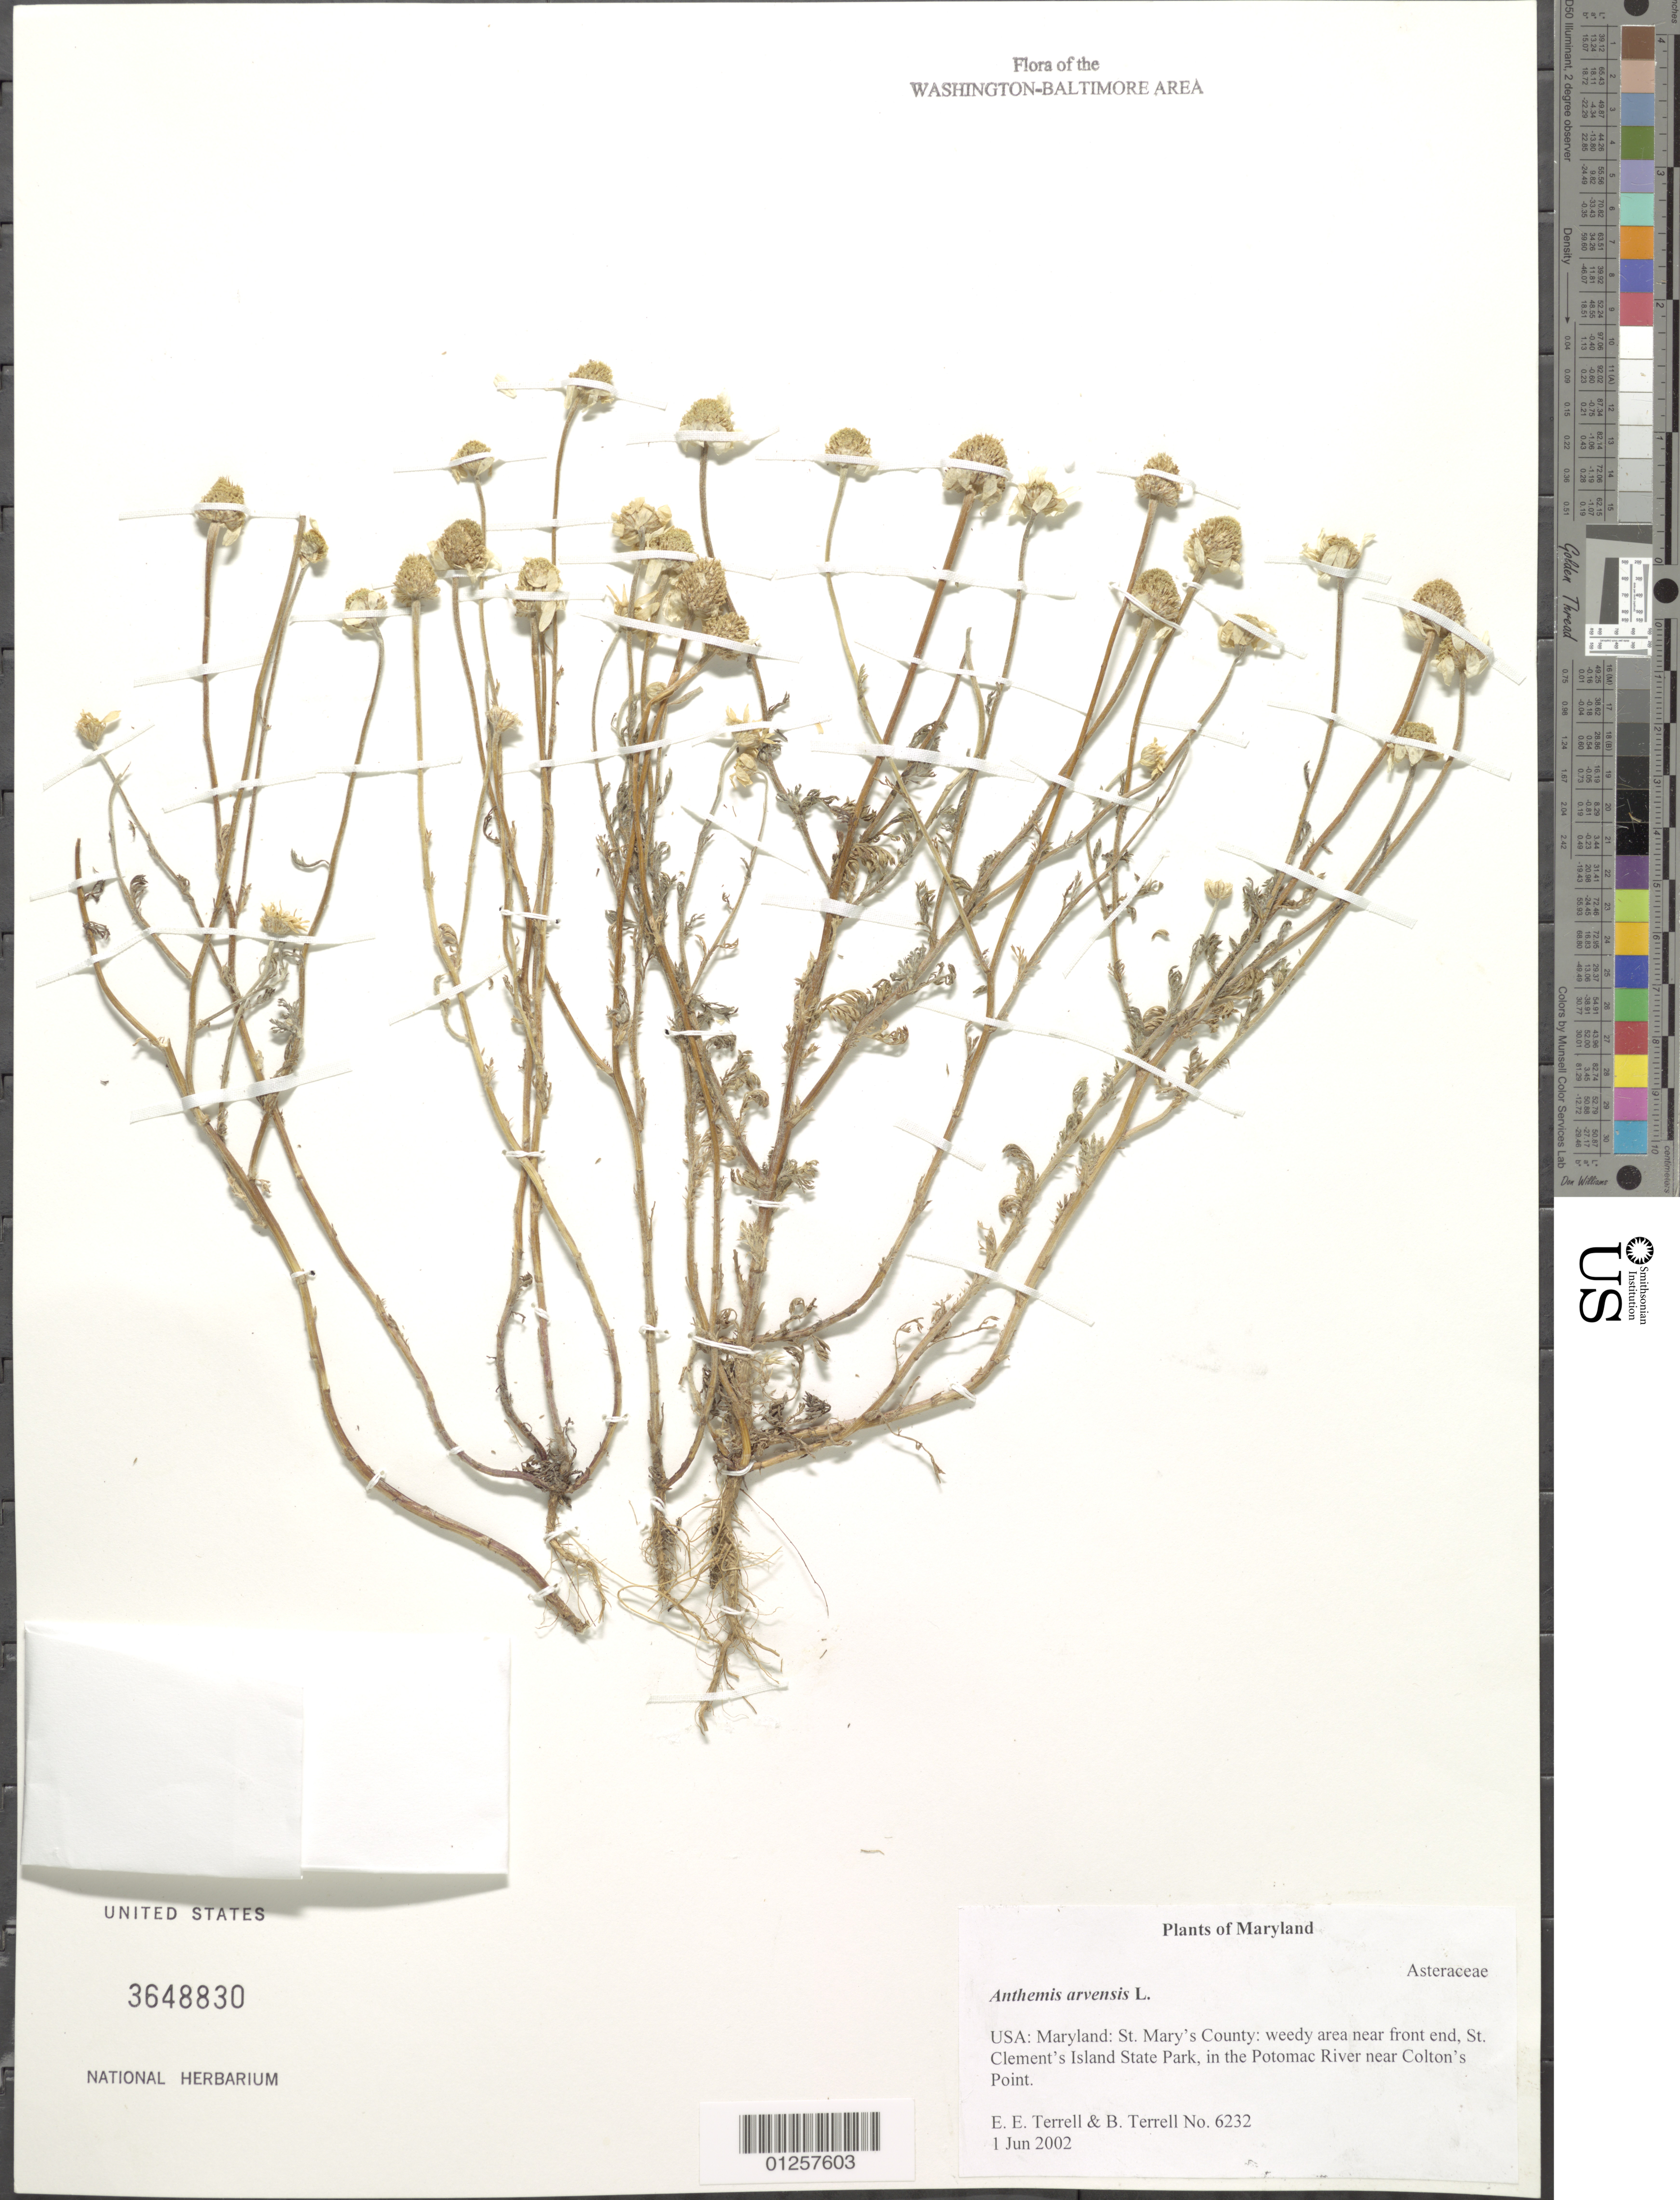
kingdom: Plantae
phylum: Tracheophyta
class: Magnoliopsida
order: Asterales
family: Asteraceae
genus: Anthemis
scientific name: Anthemis arvensis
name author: L.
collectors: E. E. Terrell & B. Terrell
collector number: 6232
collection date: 2002-06-01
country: United States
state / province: Maryland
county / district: St. Mary's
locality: Weedy area near front end, St. Clement's Island Park, in the Potomac River near Colton's Point.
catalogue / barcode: US 3648830